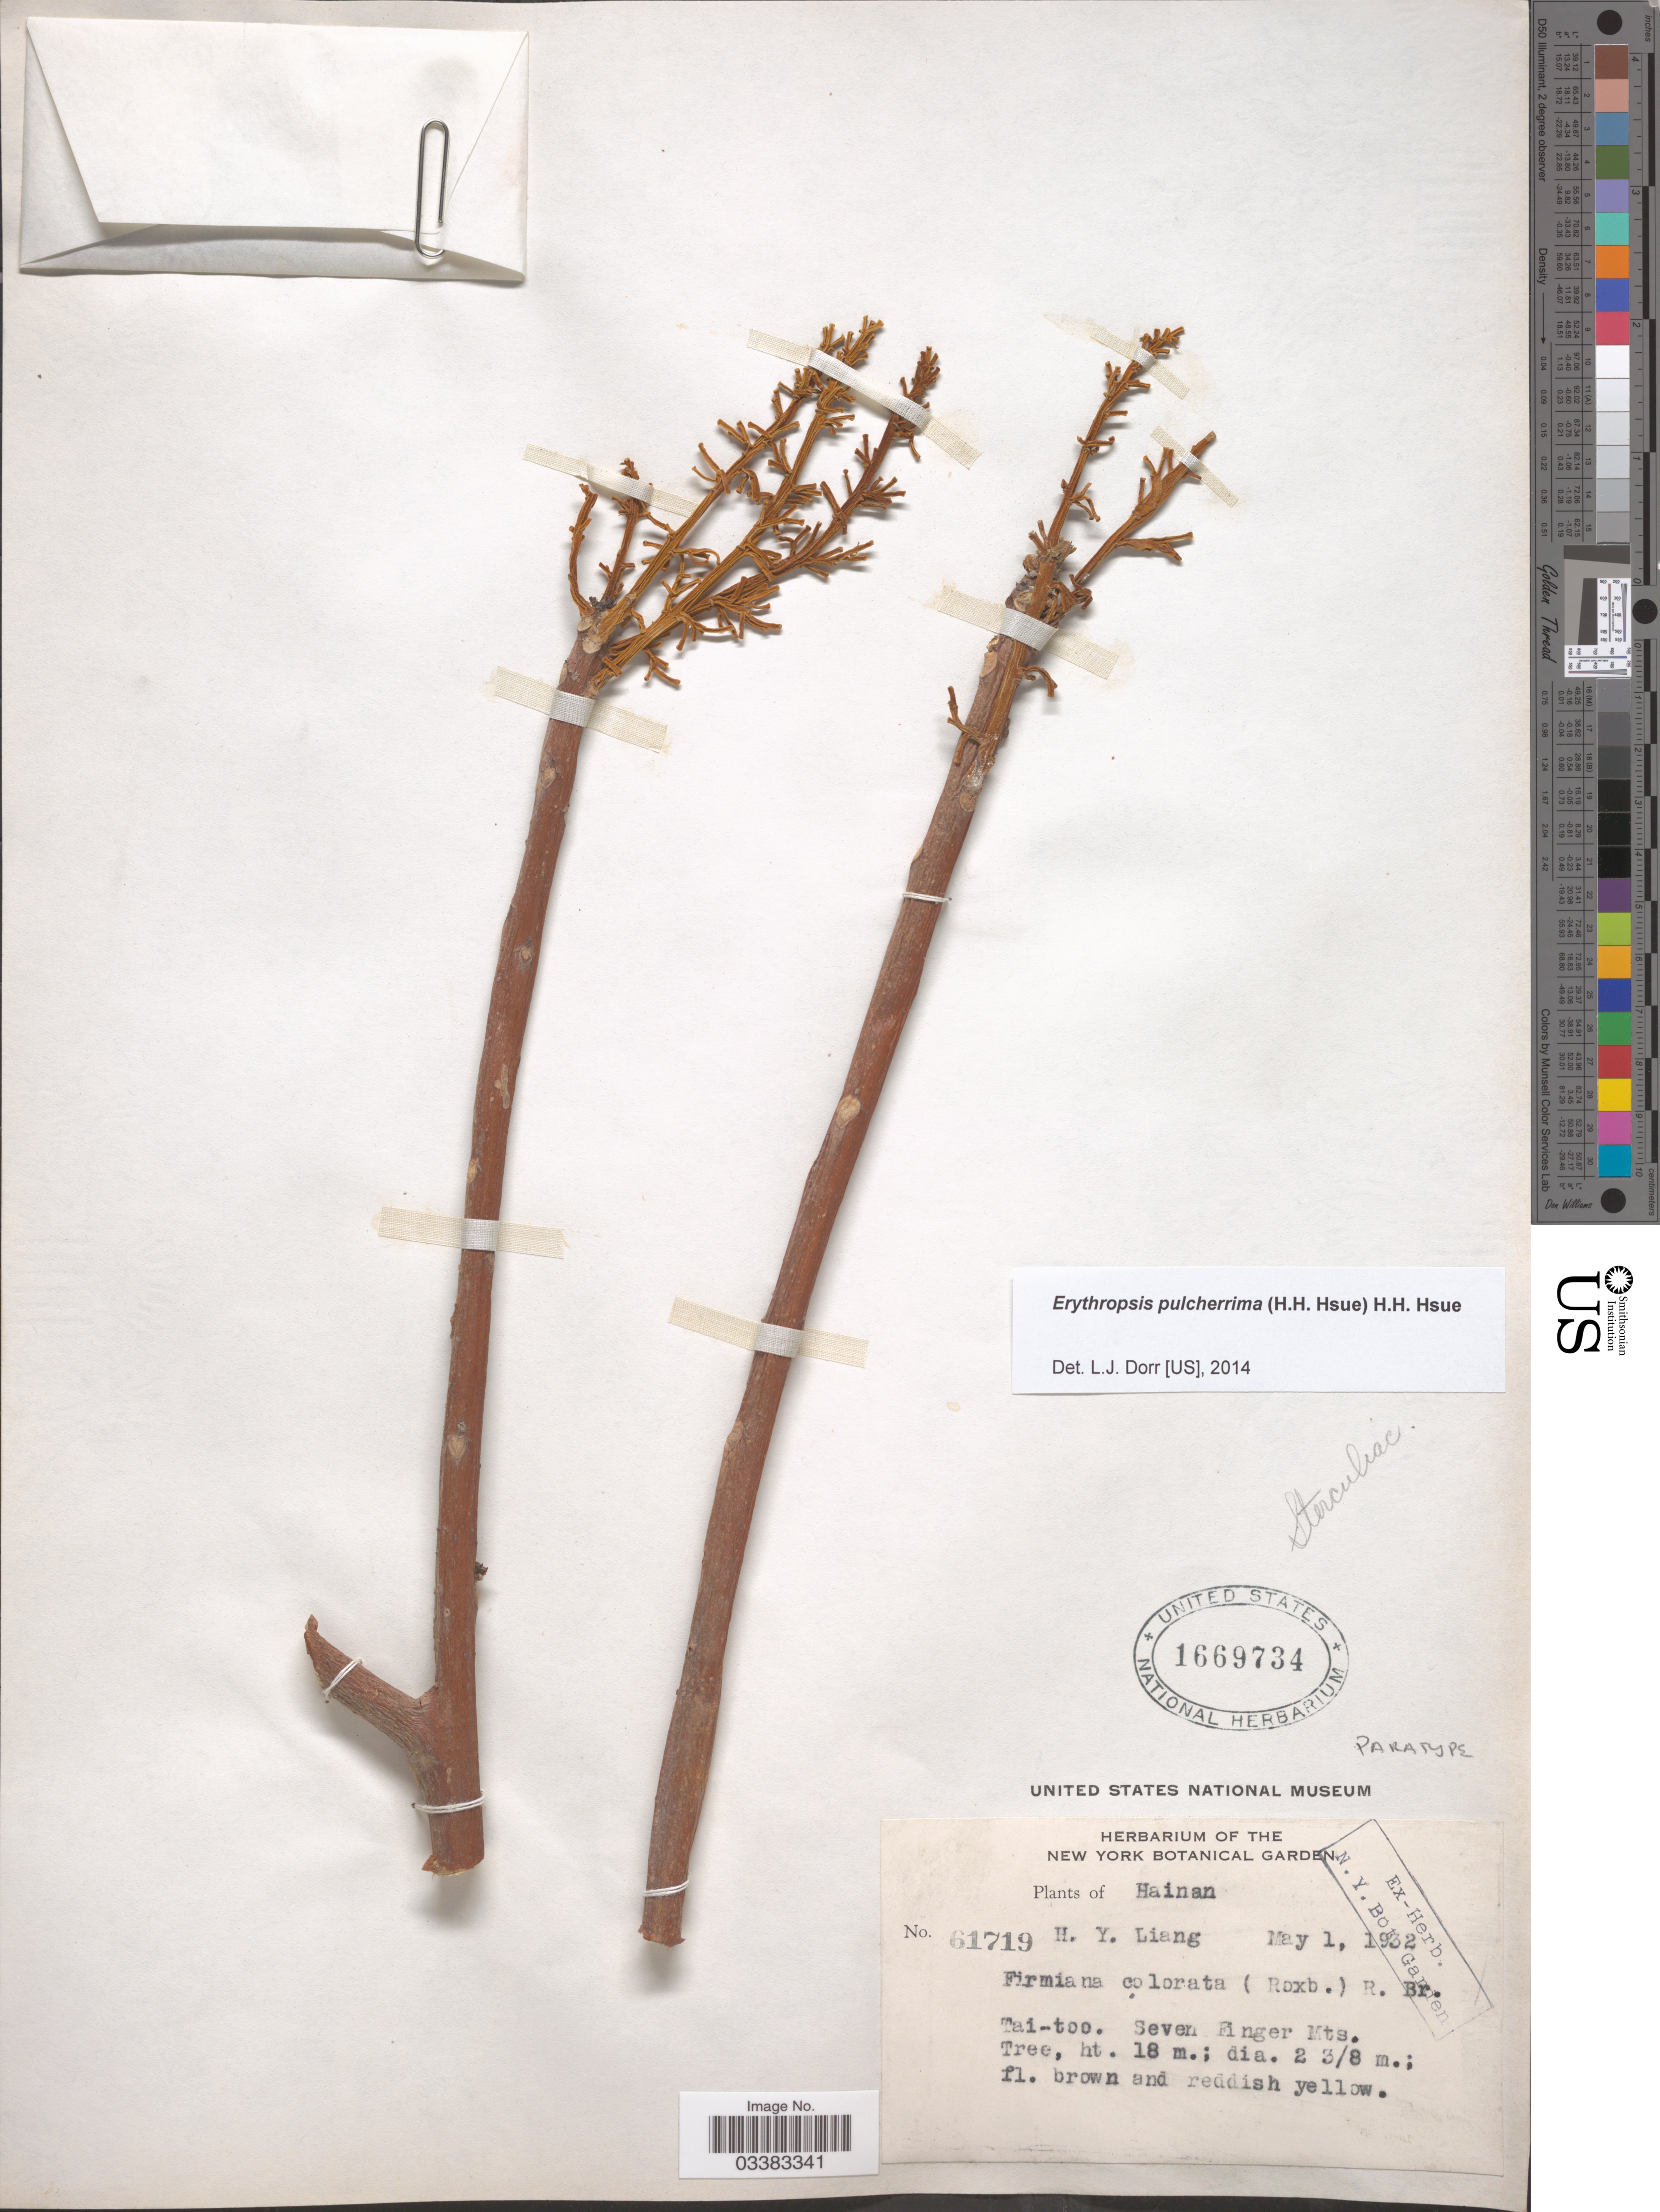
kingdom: Plantae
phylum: Tracheophyta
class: Magnoliopsida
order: Malvales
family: Malvaceae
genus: Erythropsis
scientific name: Erythropsis pulcherrima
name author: (H.H. Hsue) H.H. Hsue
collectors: H. Y. Liang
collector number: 61719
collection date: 1932-05-01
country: China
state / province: Hainan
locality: Tai-too. Seven Finger Mts.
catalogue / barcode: US 1669734